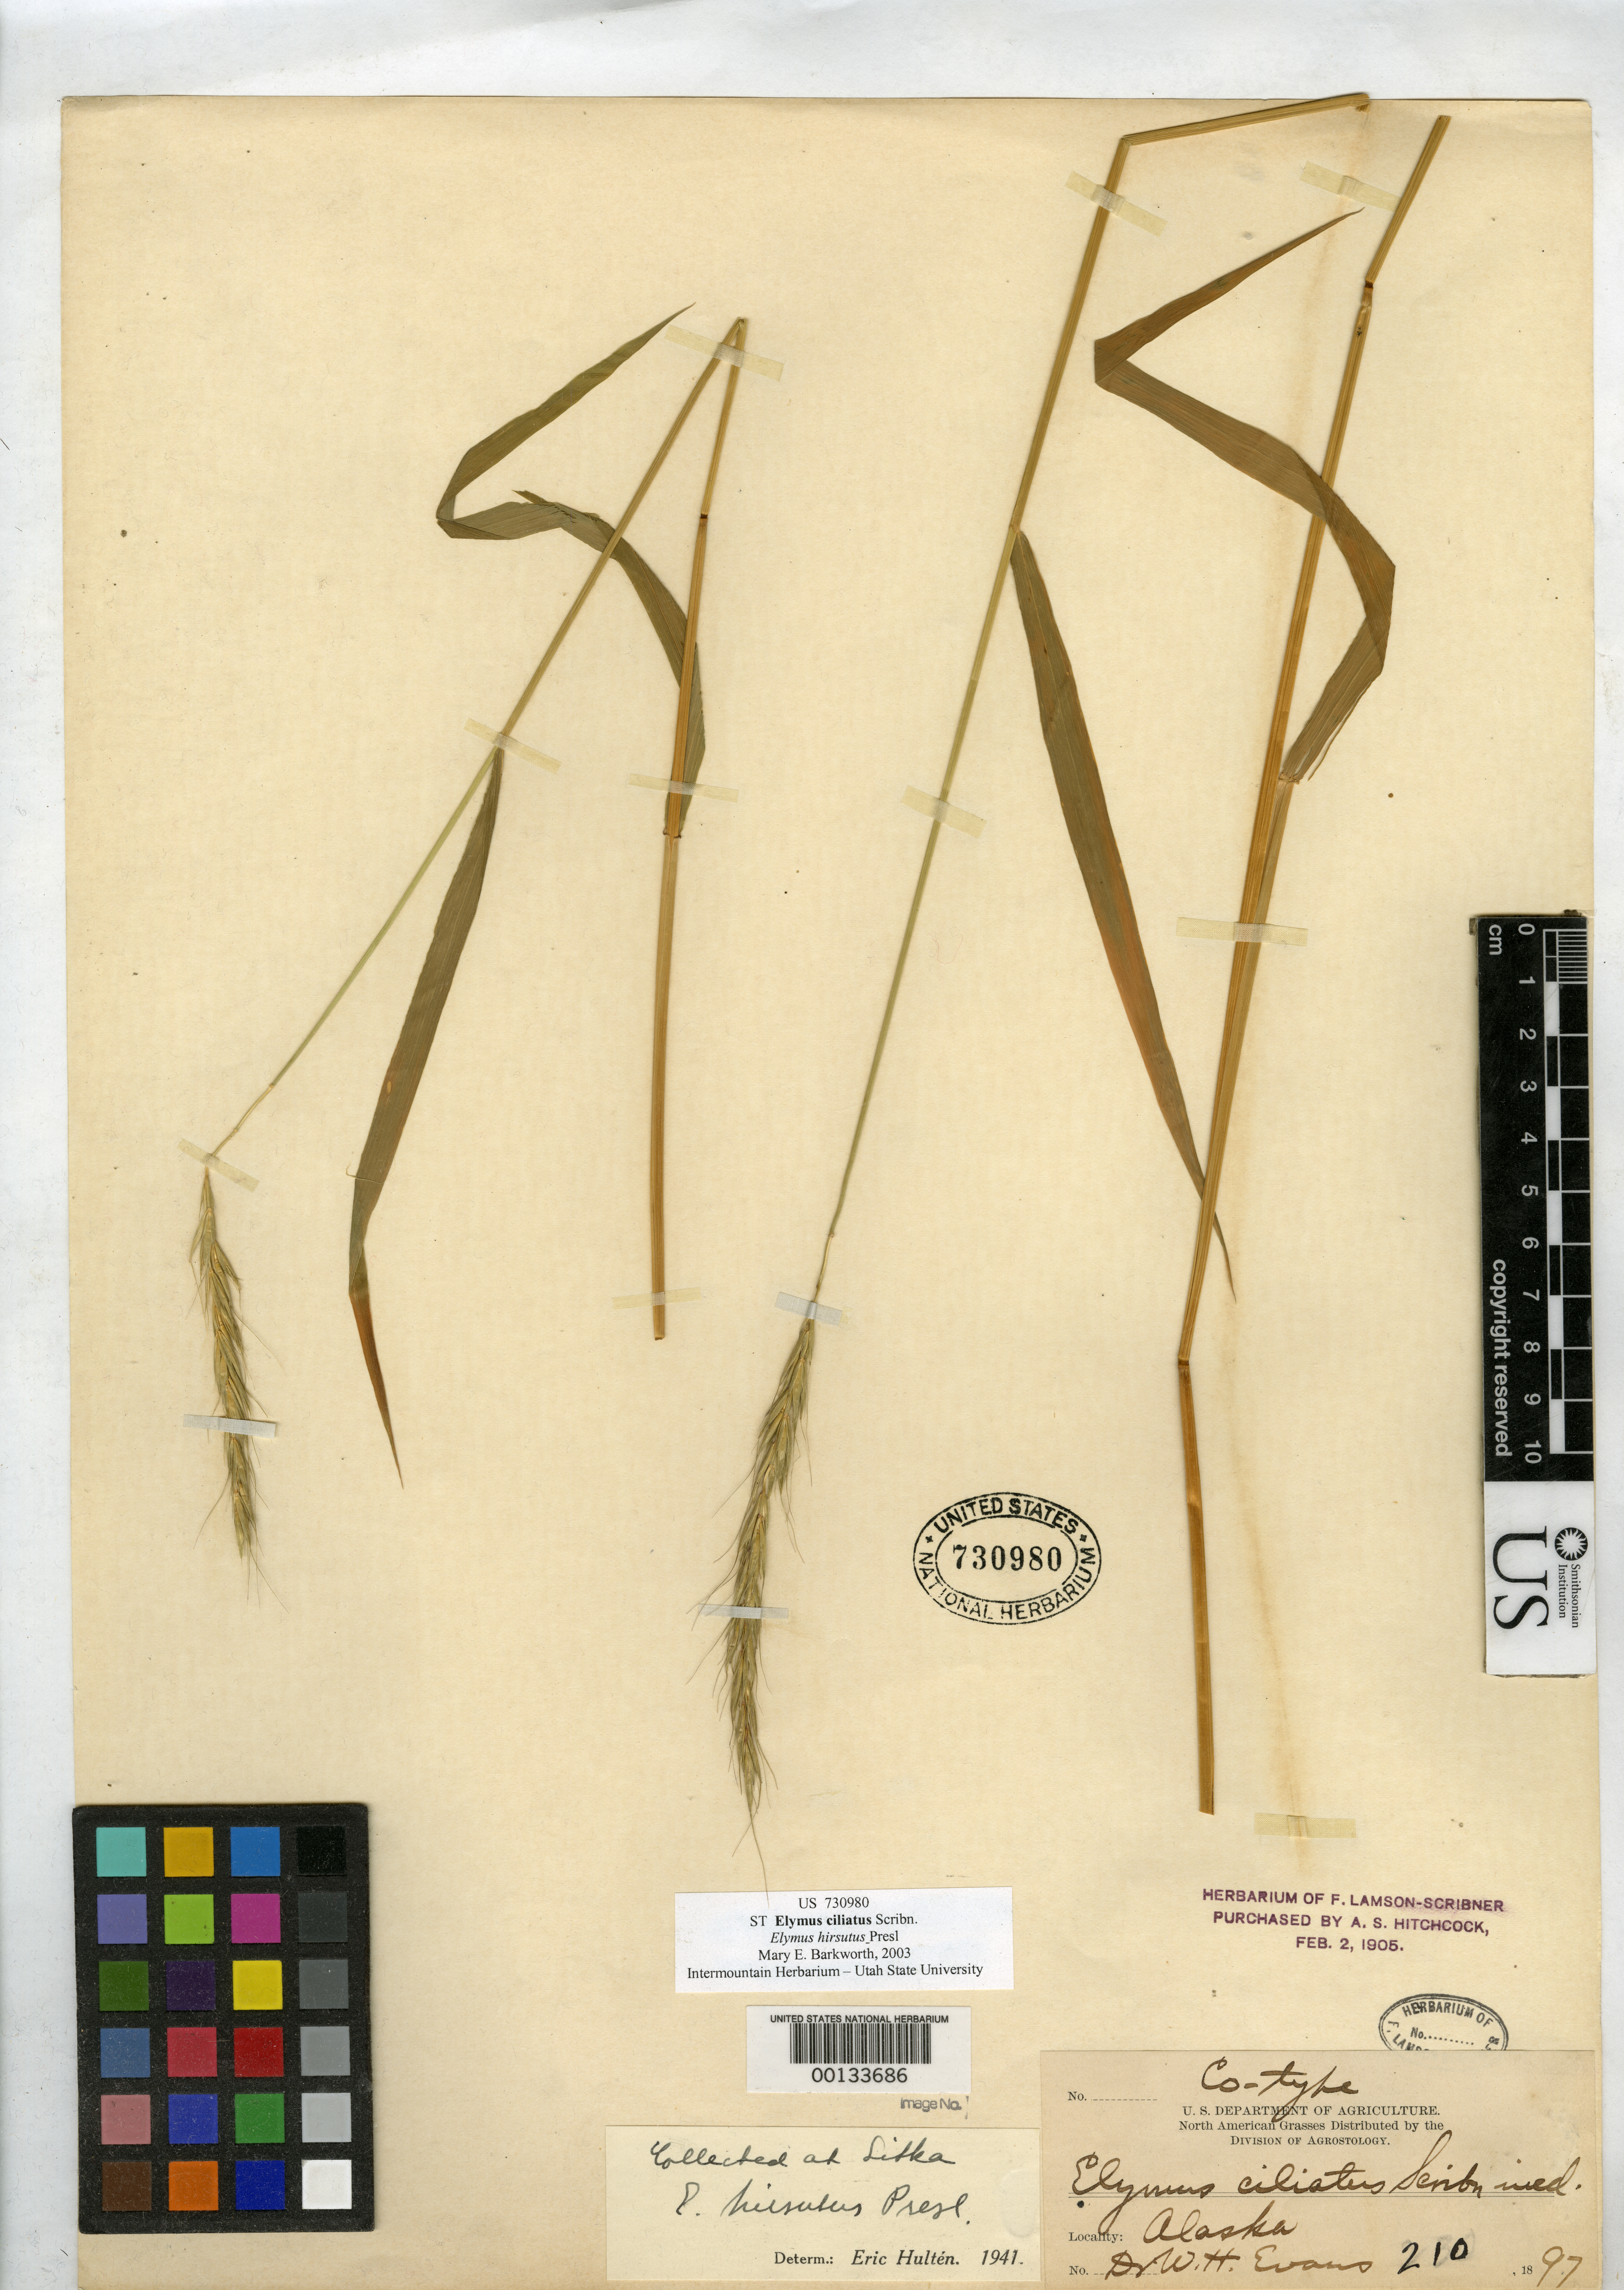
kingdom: Plantae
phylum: Tracheophyta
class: Liliopsida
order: Poales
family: Poaceae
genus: Elymus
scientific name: Elymus ciliatus Scribn., nom. illeg.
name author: Scribn.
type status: Isosyntype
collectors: W. H. Evans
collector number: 210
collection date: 1897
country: United States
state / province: Alaska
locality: Sitka.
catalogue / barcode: US 730980